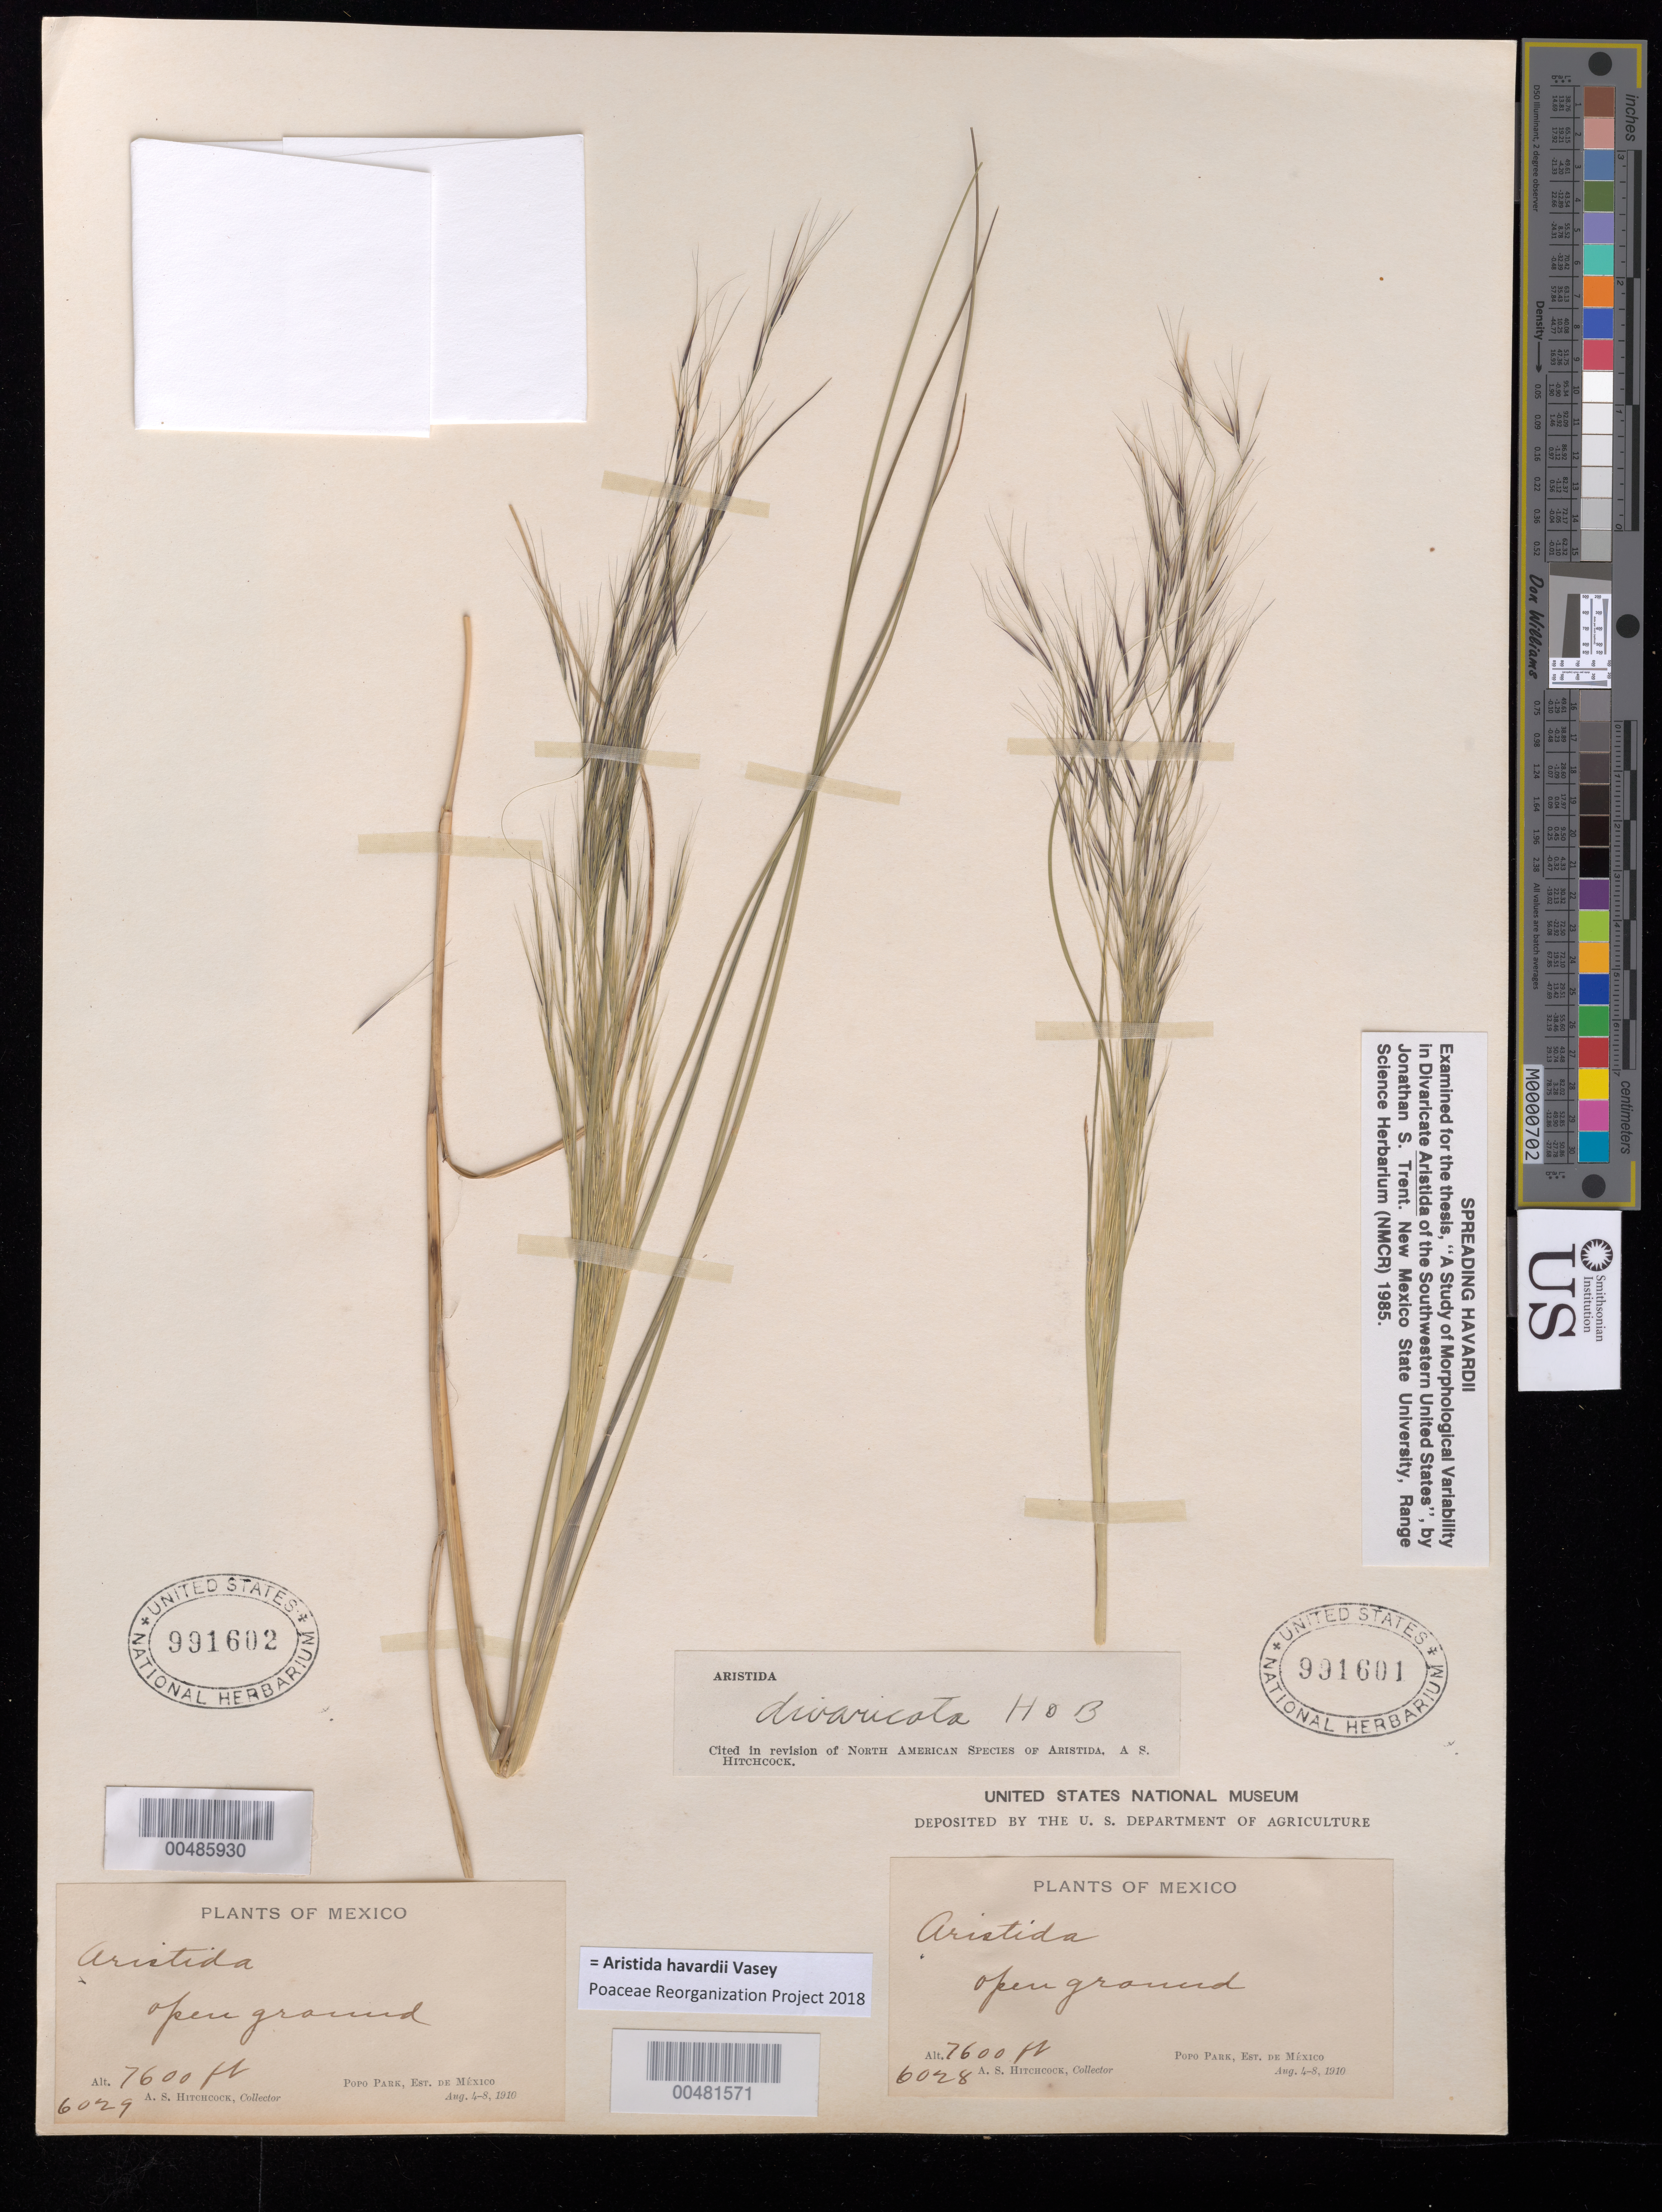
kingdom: Plantae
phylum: Tracheophyta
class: Liliopsida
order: Poales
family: Poaceae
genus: Aristida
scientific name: Aristida havardii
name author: Vasey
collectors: A. S. Hitchcock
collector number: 6029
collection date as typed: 4 Aug 1910 to 8 Aug 1910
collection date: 1910-08-04/1910-08-08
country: Mexico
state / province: México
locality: Popo Park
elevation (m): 2316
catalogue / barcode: US 991602